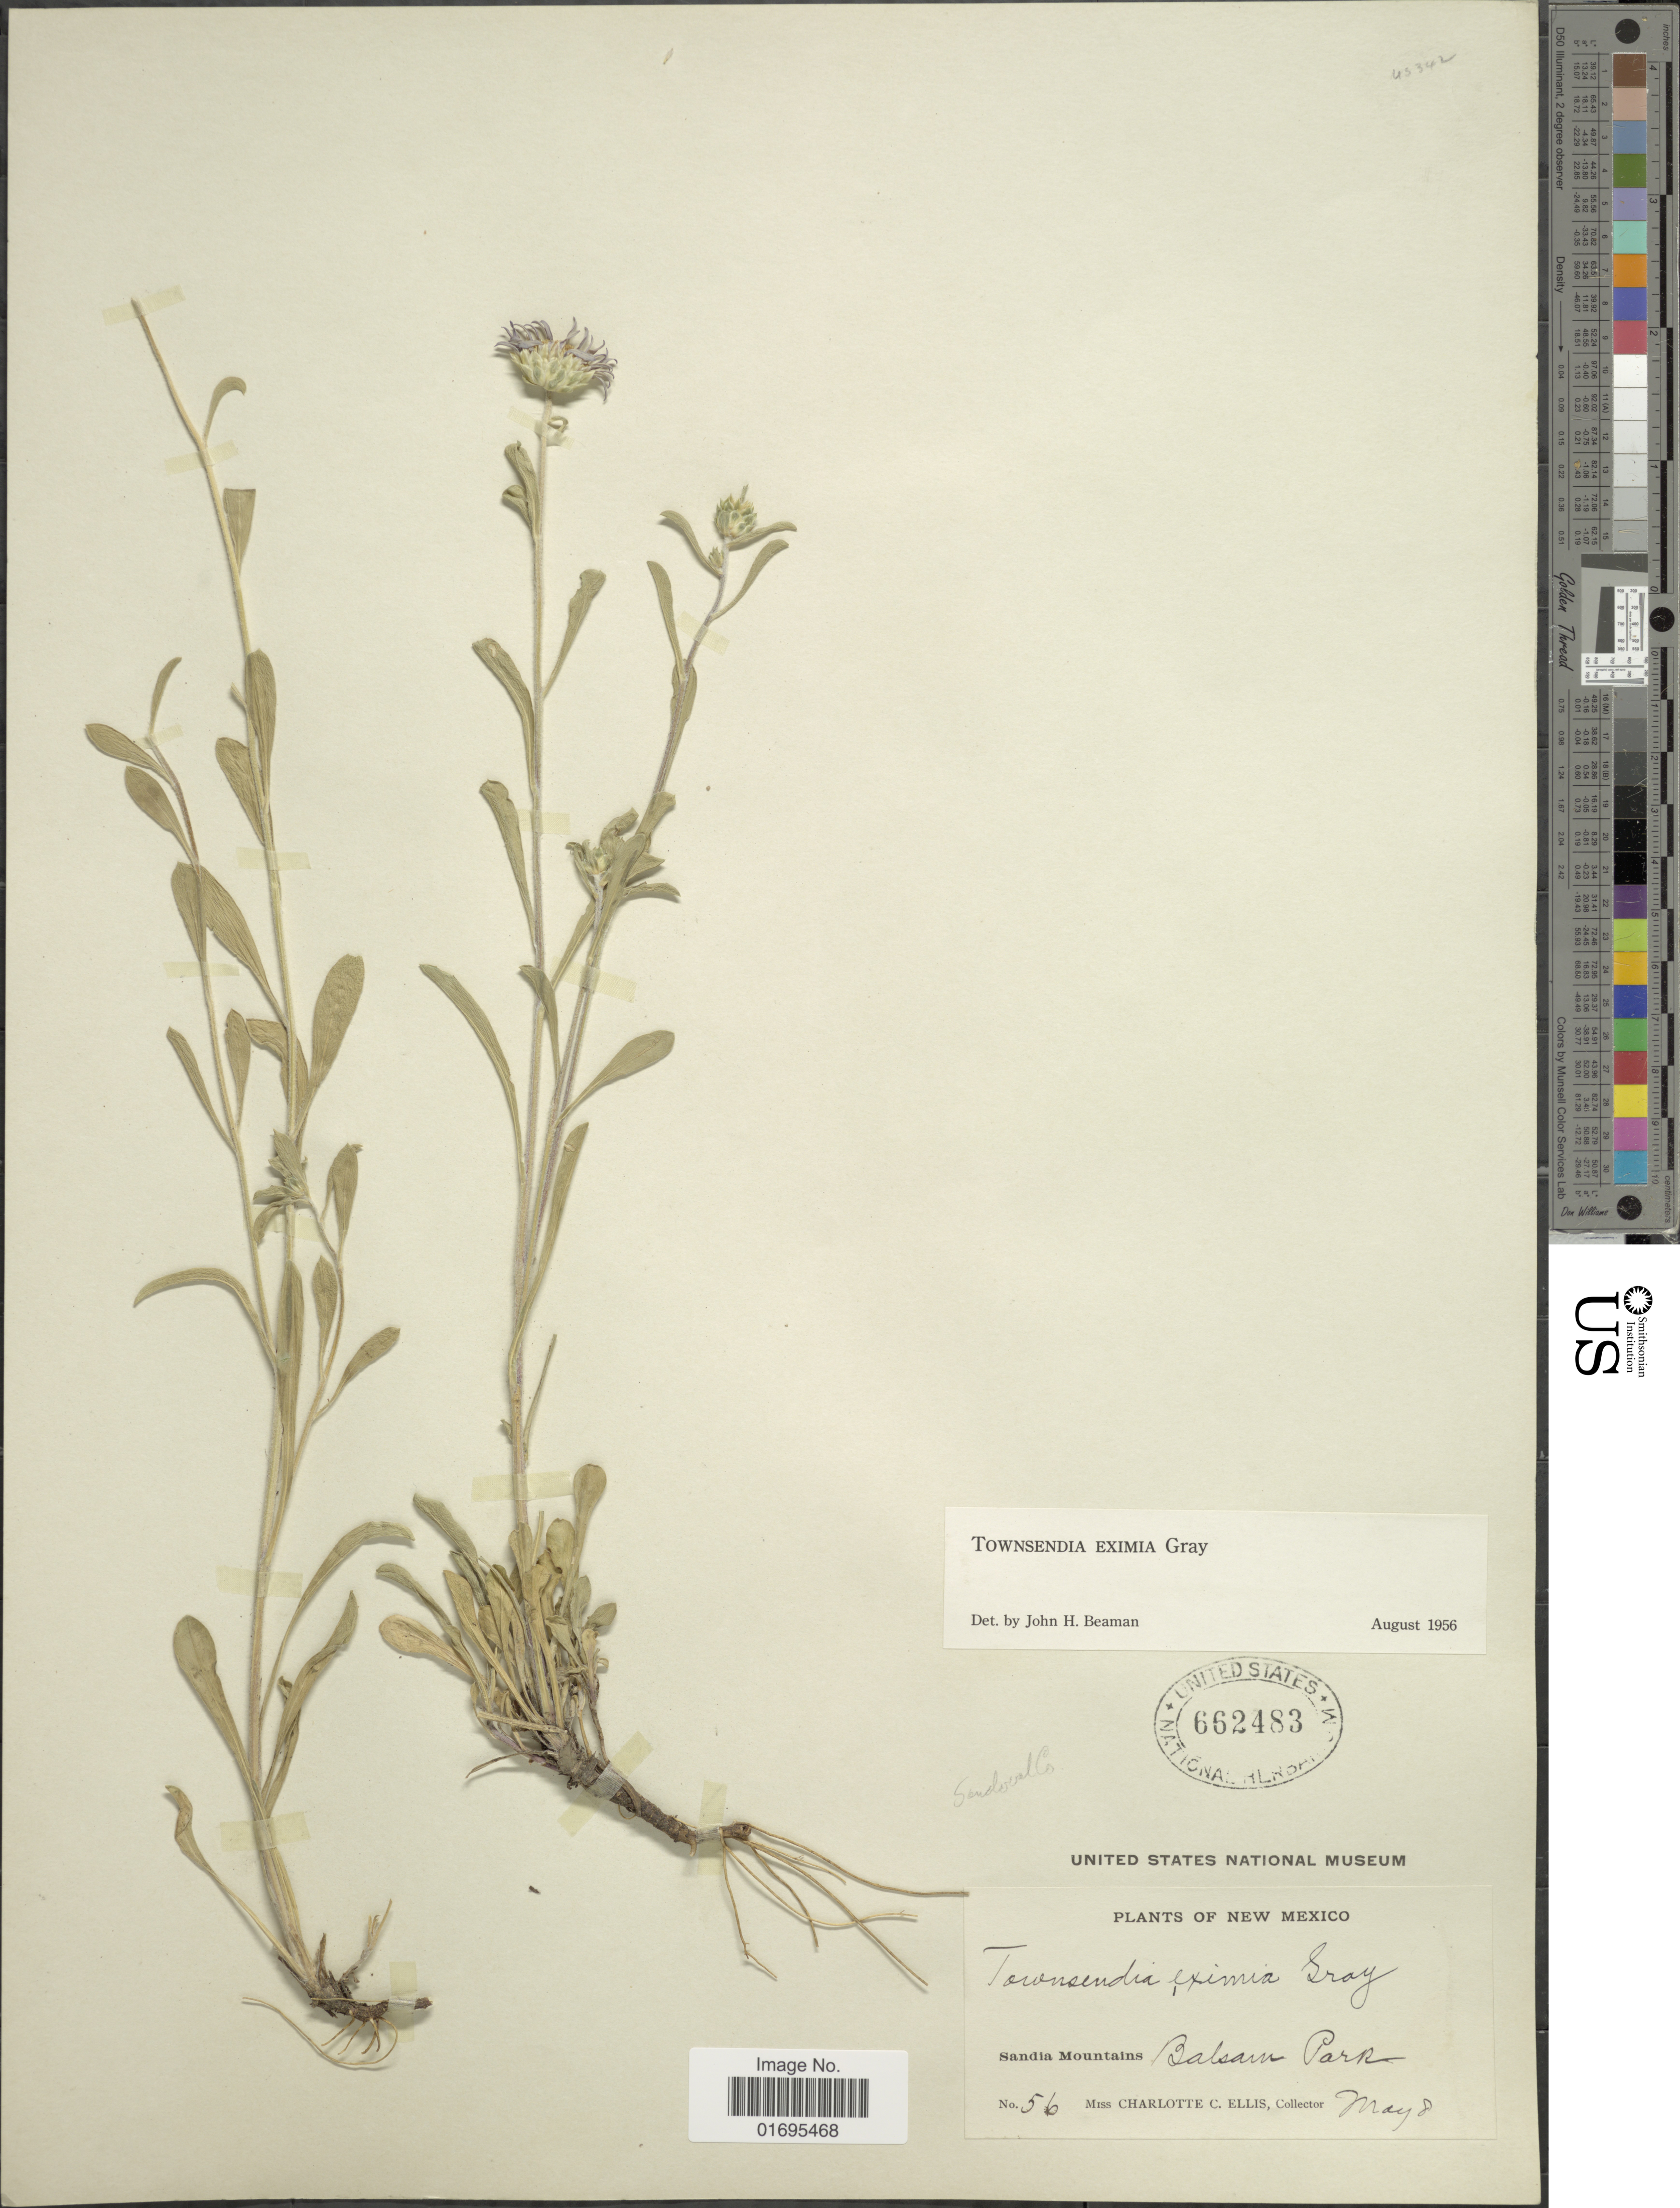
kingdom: Plantae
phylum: Tracheophyta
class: Magnoliopsida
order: Asterales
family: Asteraceae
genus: Townsendia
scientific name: Townsendia eximia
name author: A. Gray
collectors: C. C. Ellis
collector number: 56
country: United States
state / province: New Mexico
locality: Sandia Mountains, Balsam Park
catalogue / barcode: US 662483